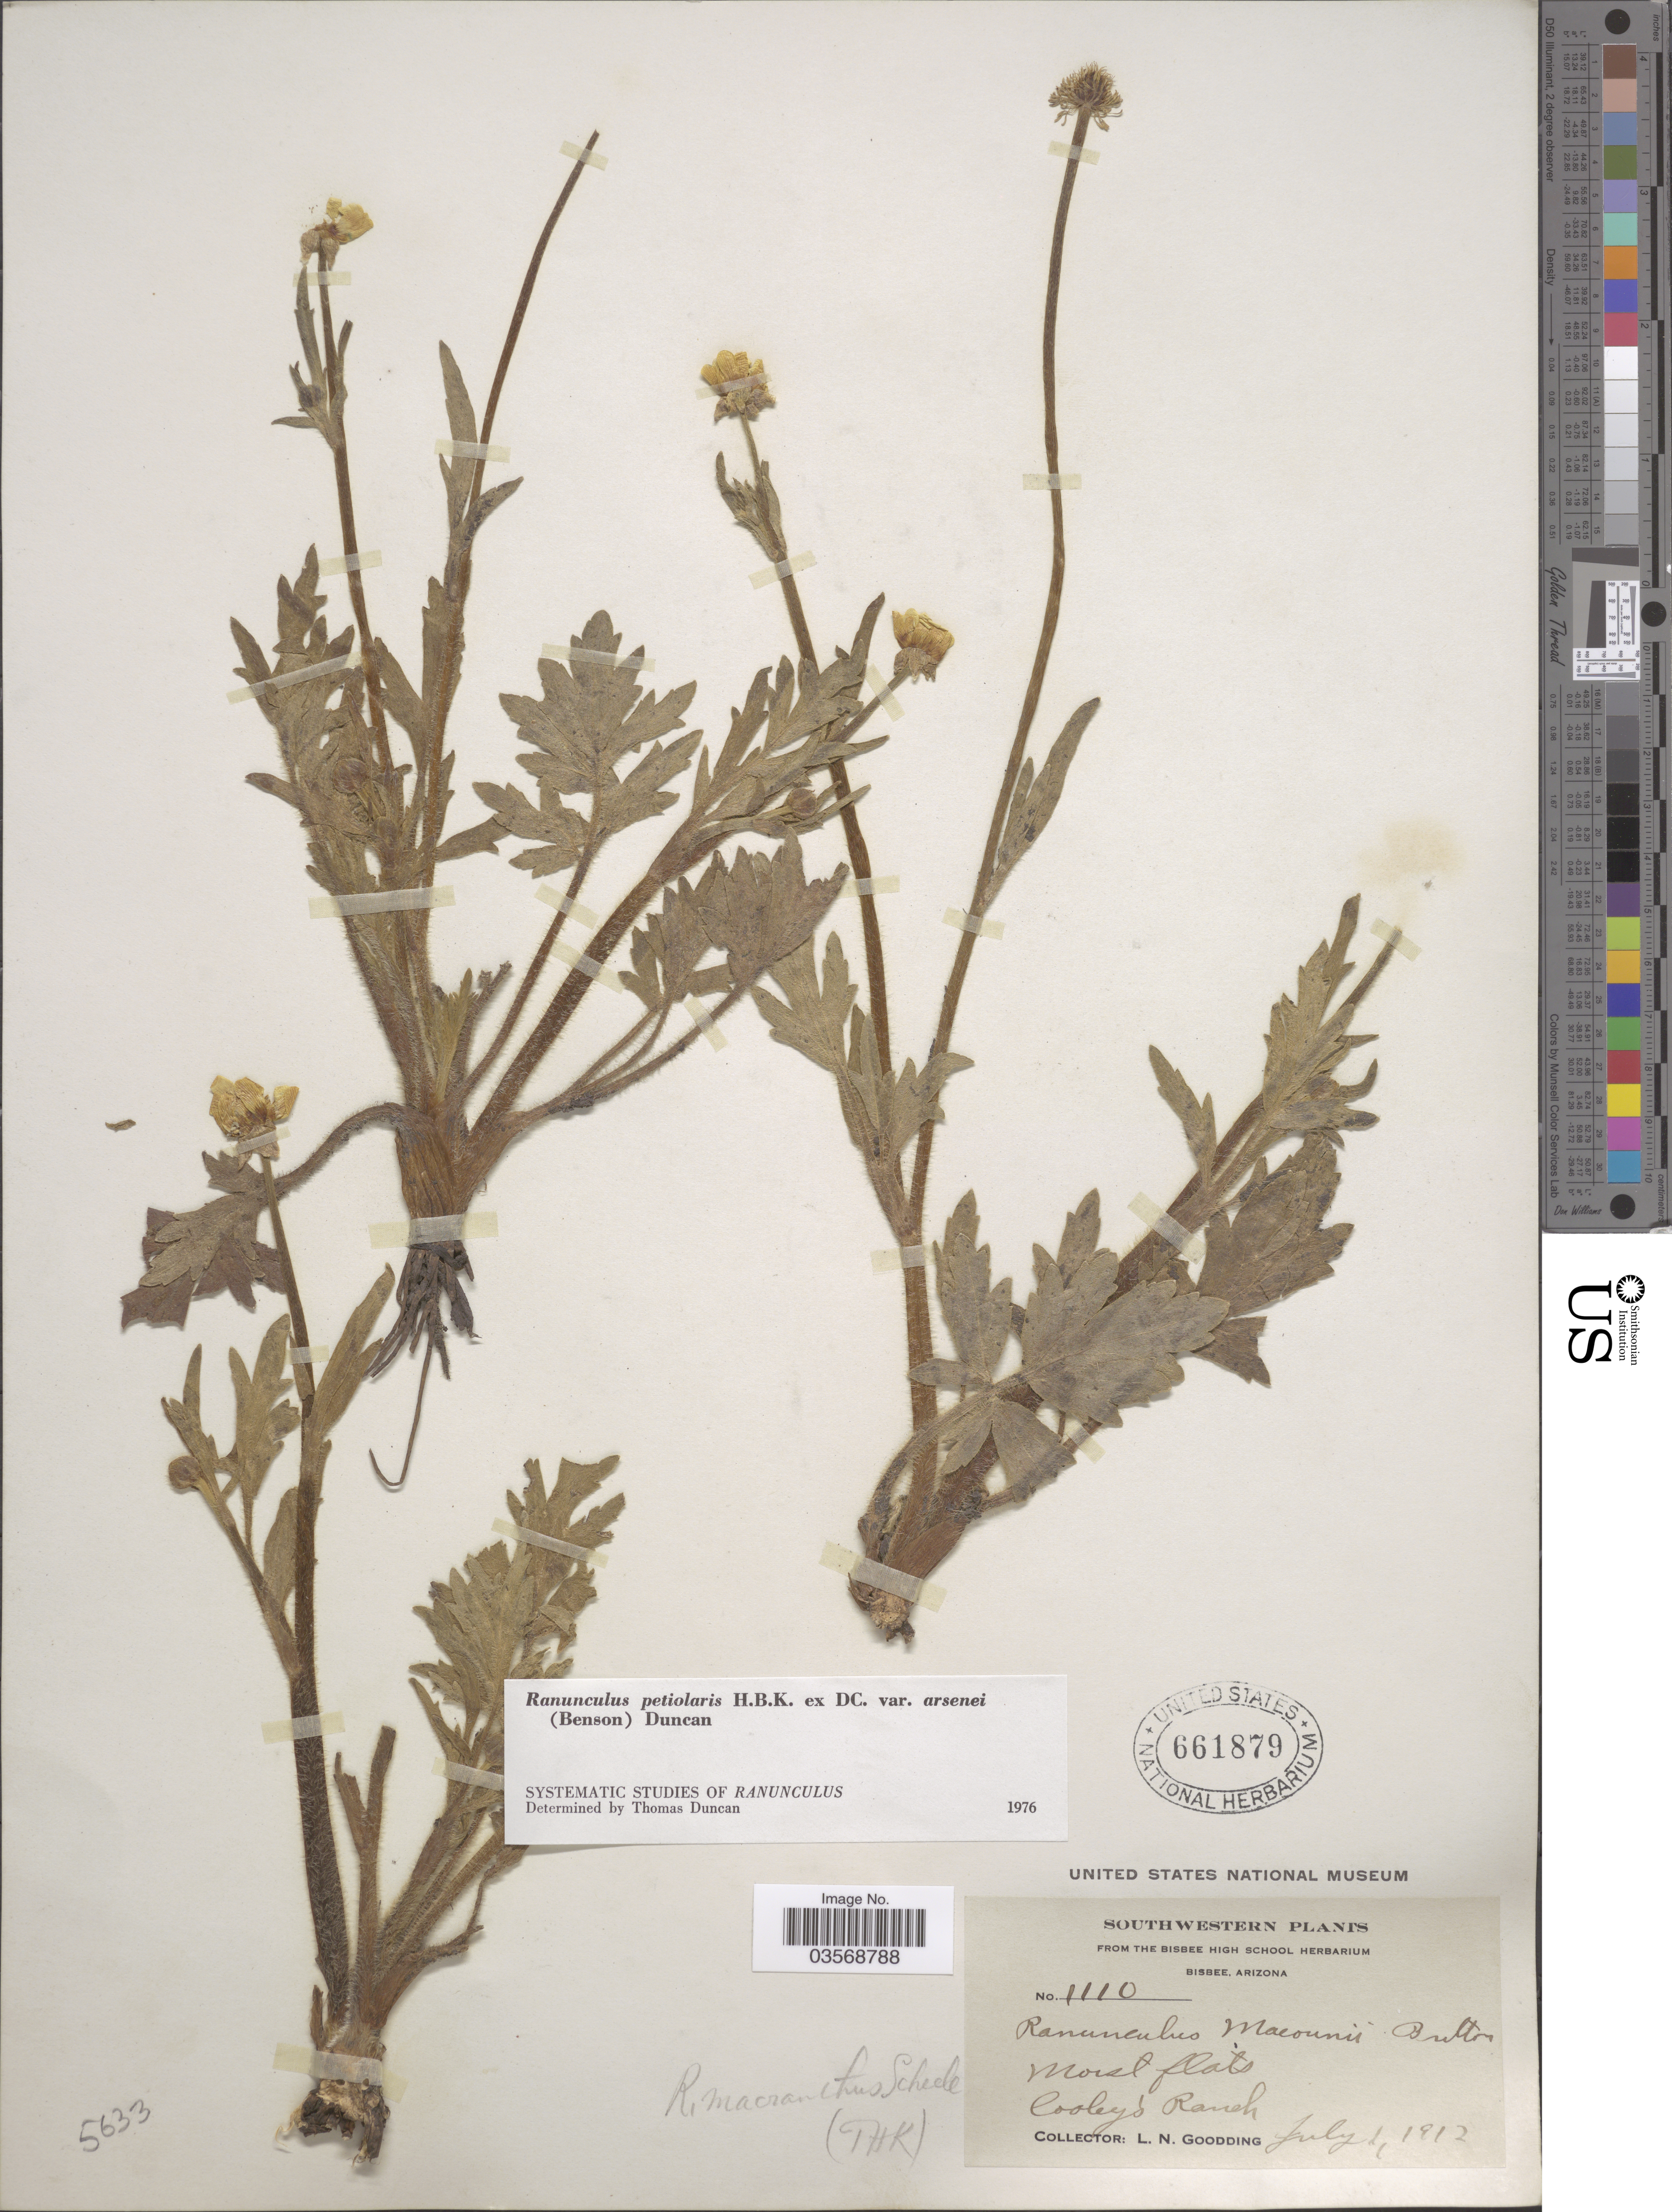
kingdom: Plantae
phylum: Tracheophyta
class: Magnoliopsida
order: Ranunculales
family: Ranunculaceae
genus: Ranunculus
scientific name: Ranunculus petiolaris var. arsenei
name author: (L.D. Benson) Duncan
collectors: L. N. Goodding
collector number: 1110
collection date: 1912-07-01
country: United States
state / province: Arizona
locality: Southwestern. Cooley's Ranch.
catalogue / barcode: US 661879